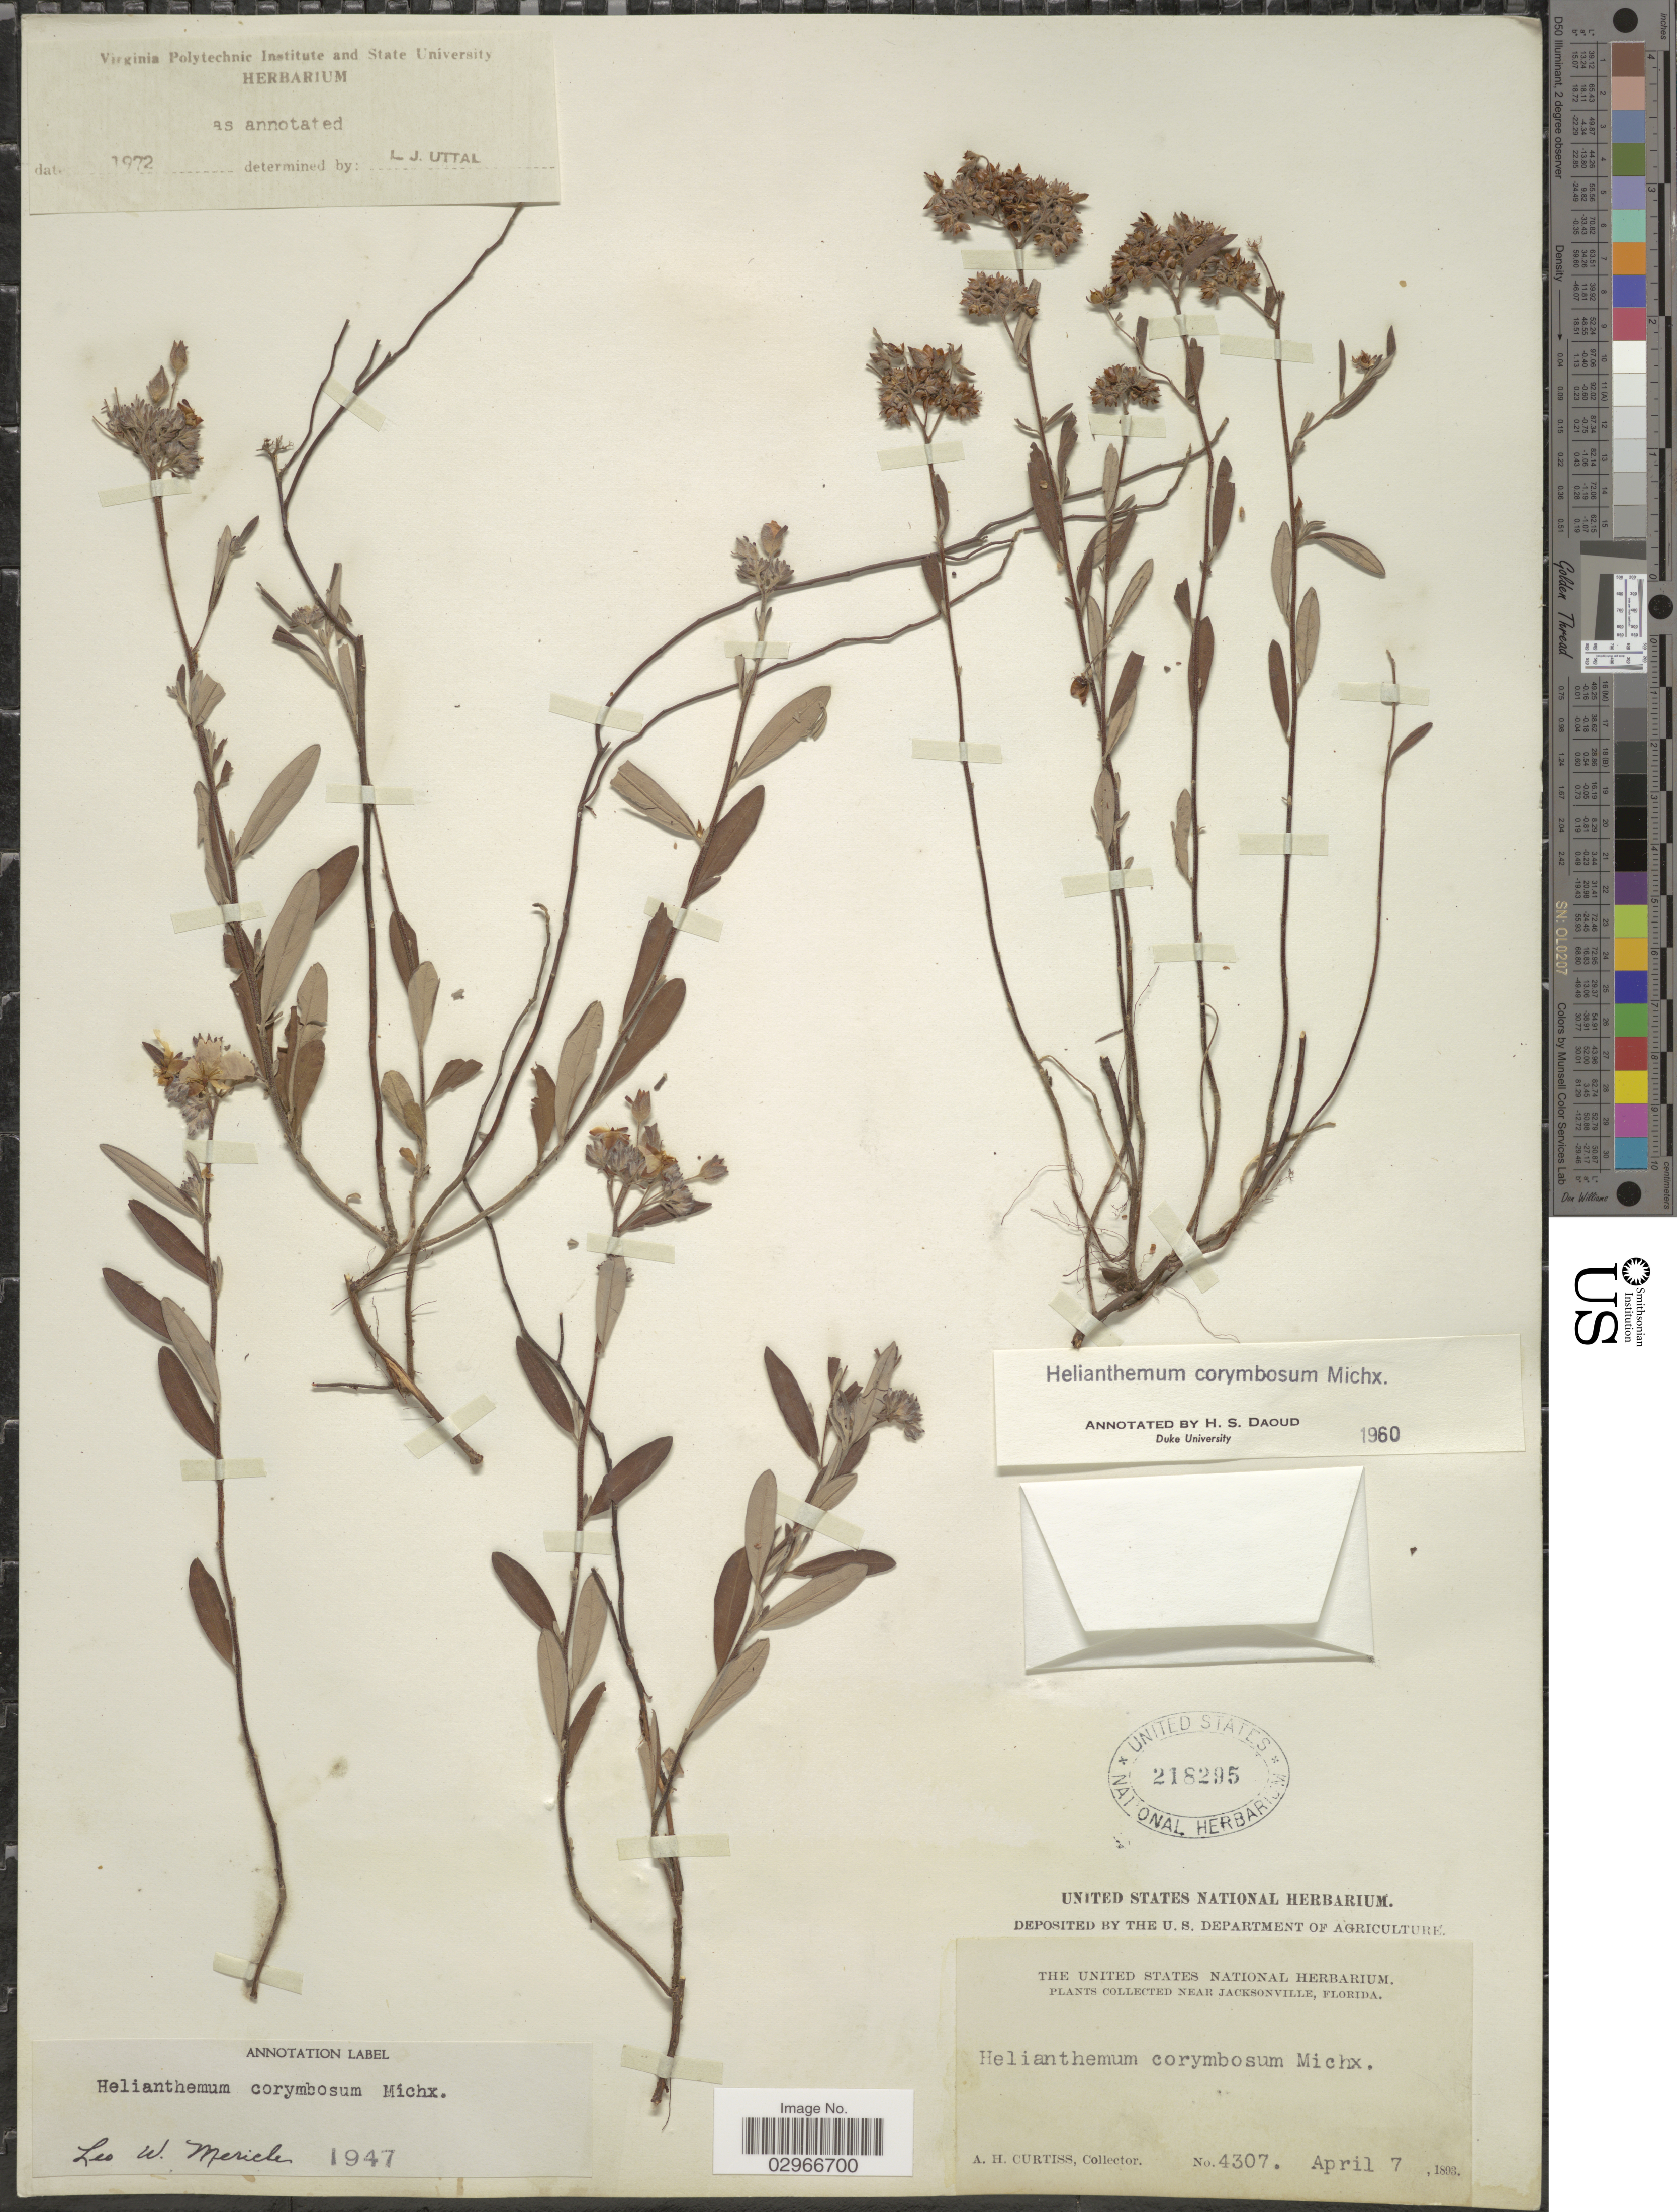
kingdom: Plantae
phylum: Tracheophyta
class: Magnoliopsida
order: Malvales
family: Cistaceae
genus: Helianthemum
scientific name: Helianthemum corymbosum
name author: Michx.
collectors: A. H. Curtiss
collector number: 4307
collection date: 1893-04-07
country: United States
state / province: Florida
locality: Near Jacksonville.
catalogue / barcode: US 218295